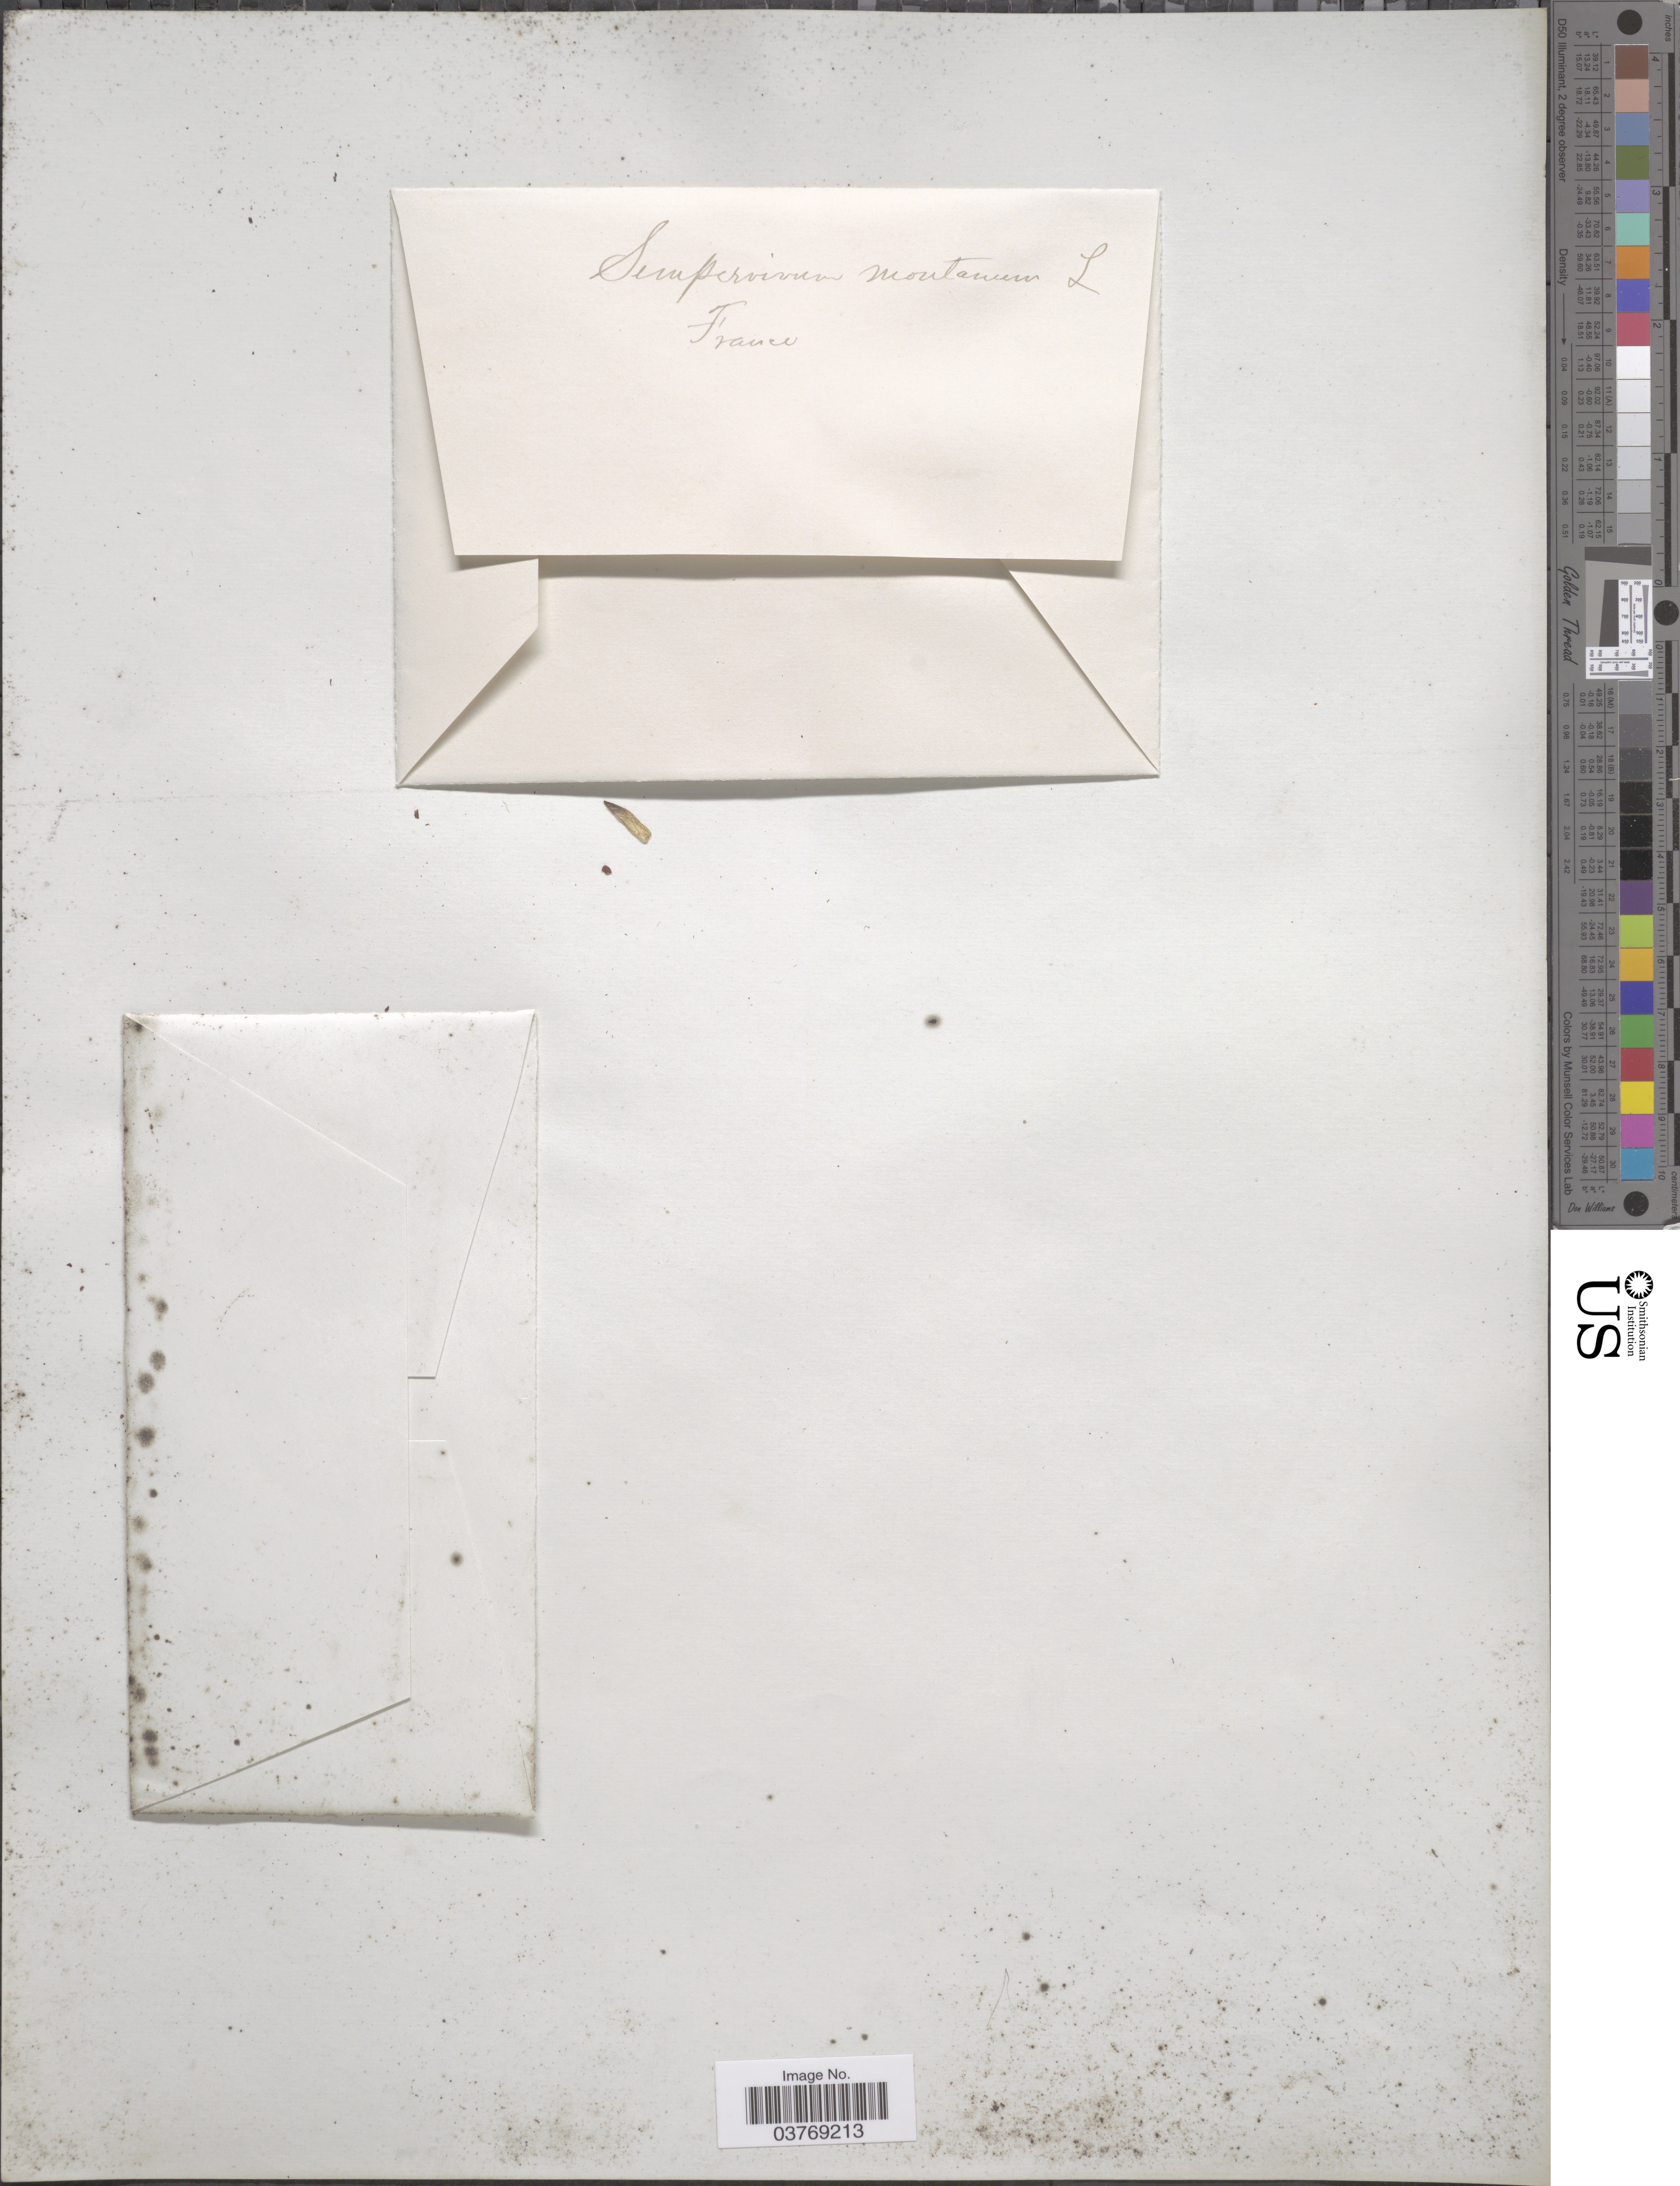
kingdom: Plantae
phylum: Tracheophyta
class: Magnoliopsida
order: Saxifragales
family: Crassulaceae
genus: Sempervivum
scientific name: Sempervivum montanum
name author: L.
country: France